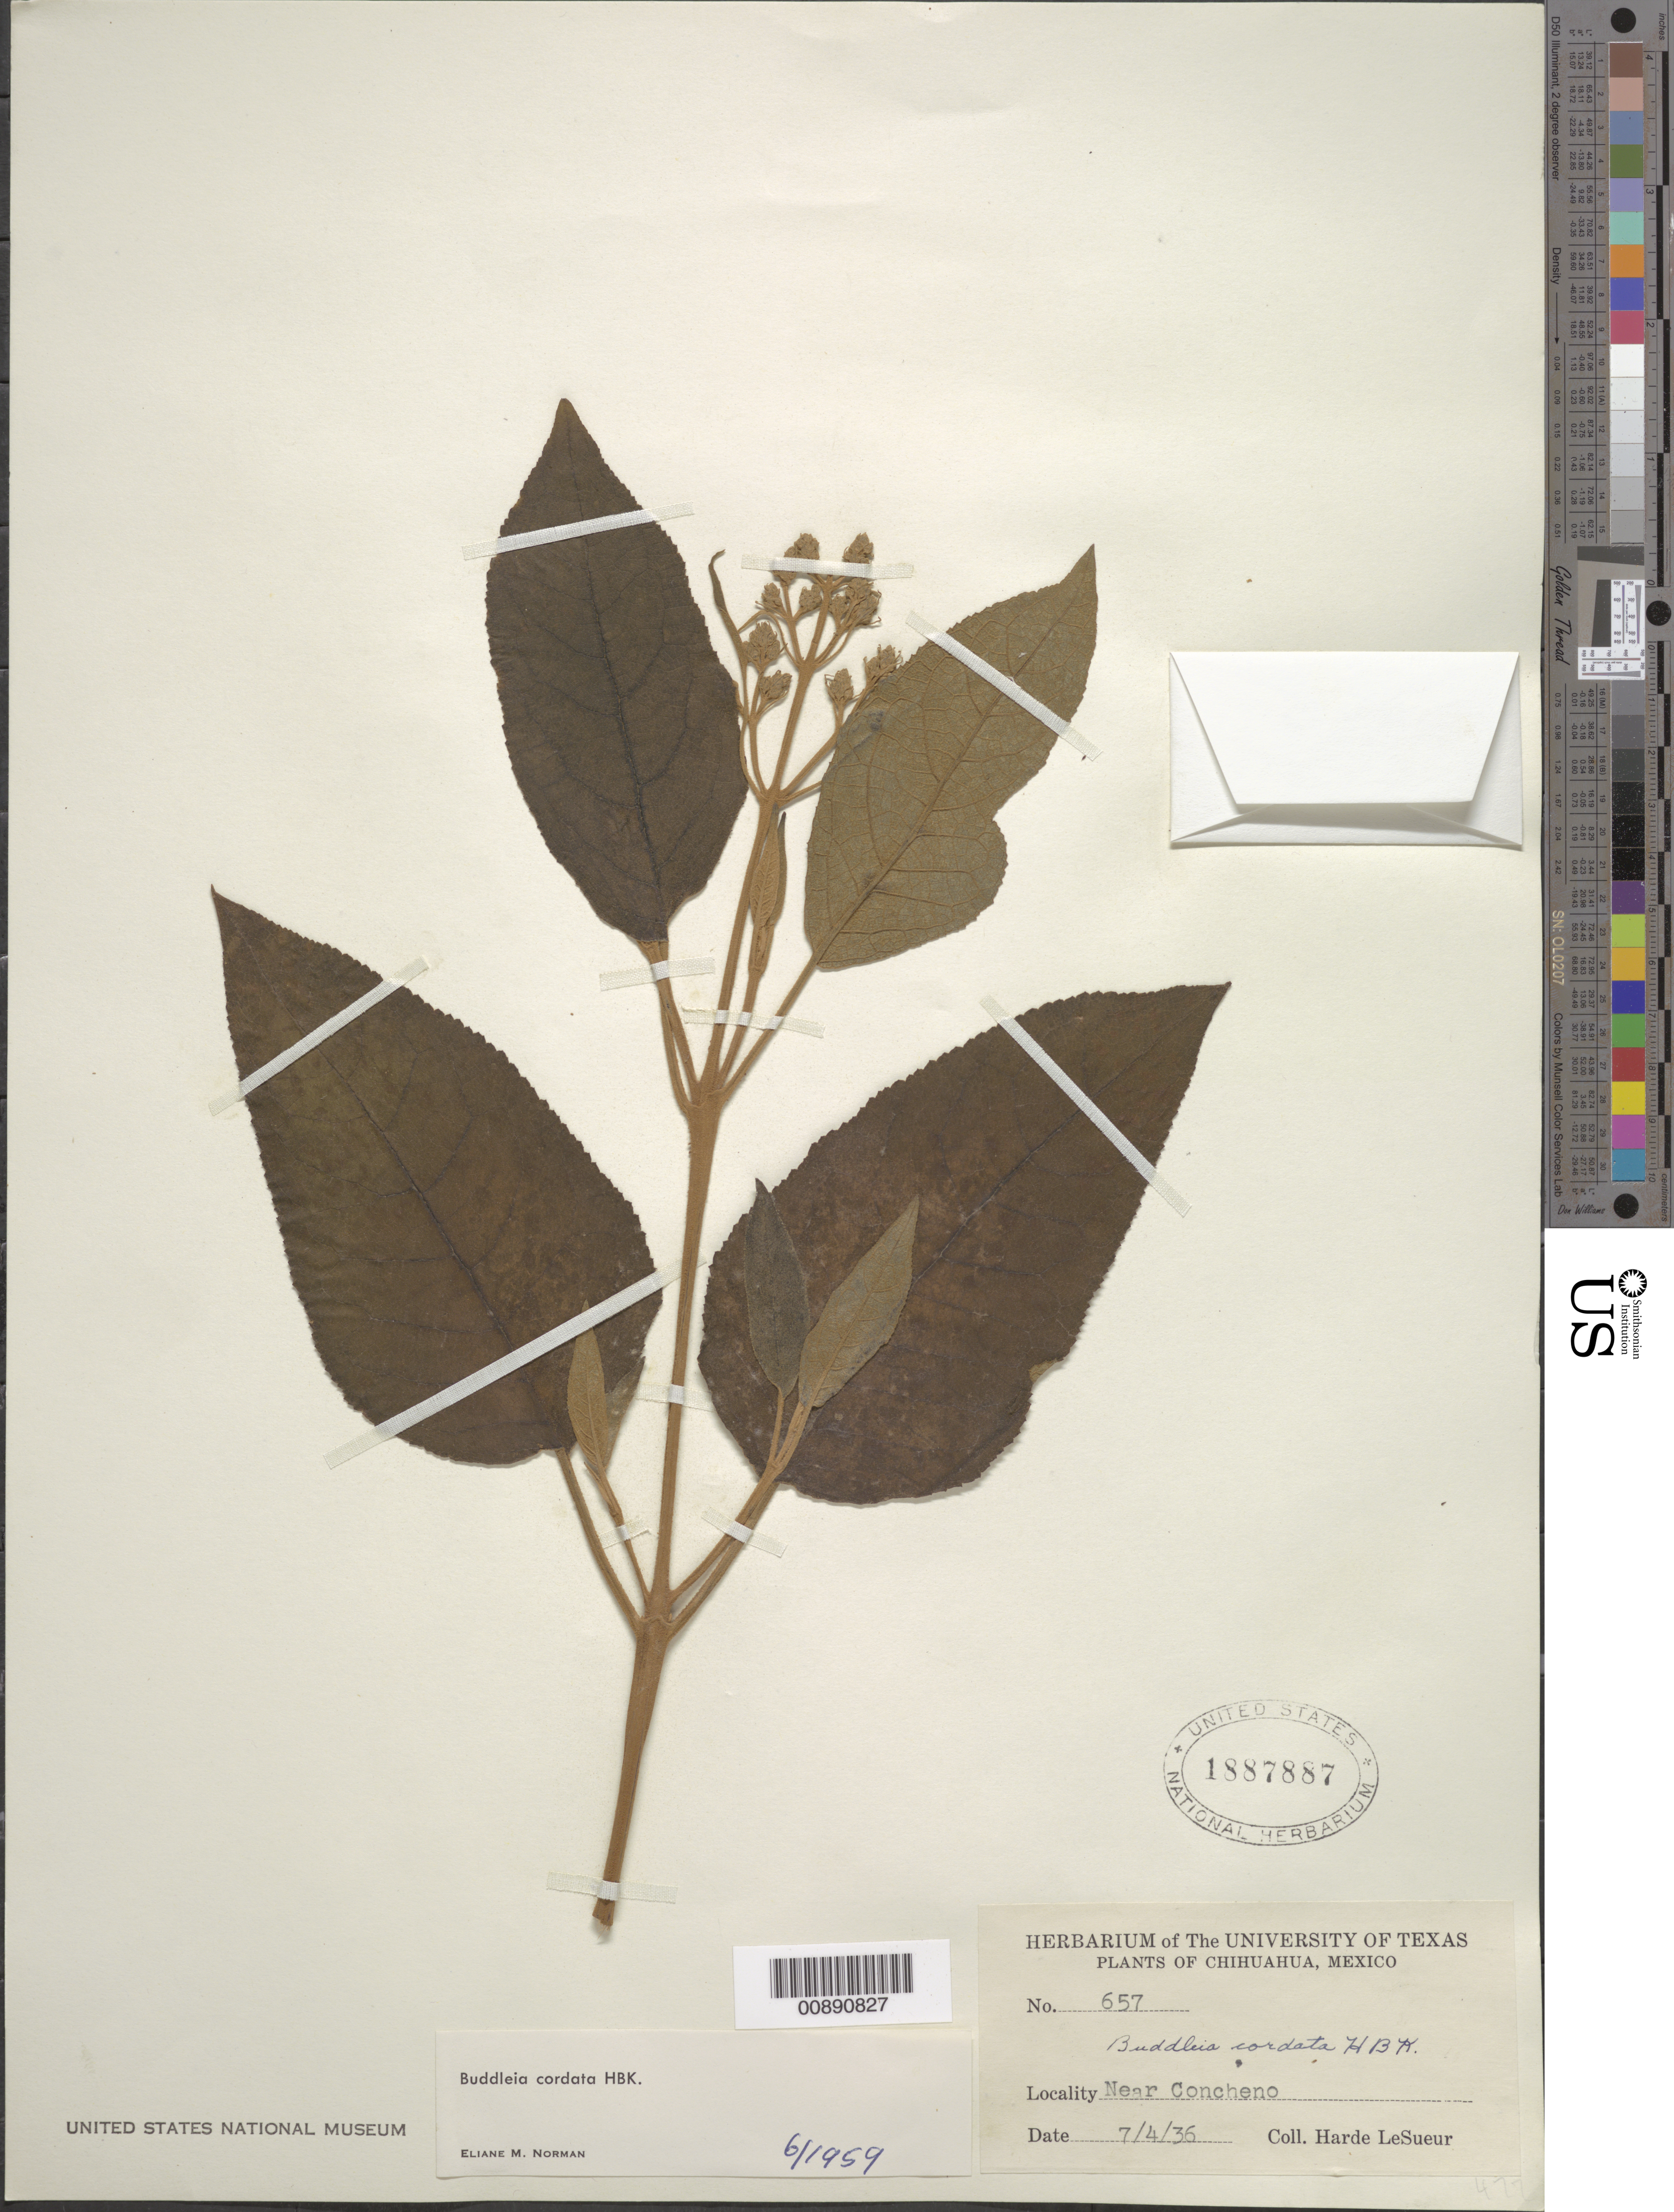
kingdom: Plantae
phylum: Tracheophyta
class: Magnoliopsida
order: Lamiales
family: Scrophulariaceae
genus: Buddleja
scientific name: Buddleja cordata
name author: Kunth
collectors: D. H. LeSueur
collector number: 657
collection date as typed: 04 Jul 1936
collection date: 1936-07-04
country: Mexico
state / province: Chihuahua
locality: Near Concheno, Chihuahua.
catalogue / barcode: US 1887887